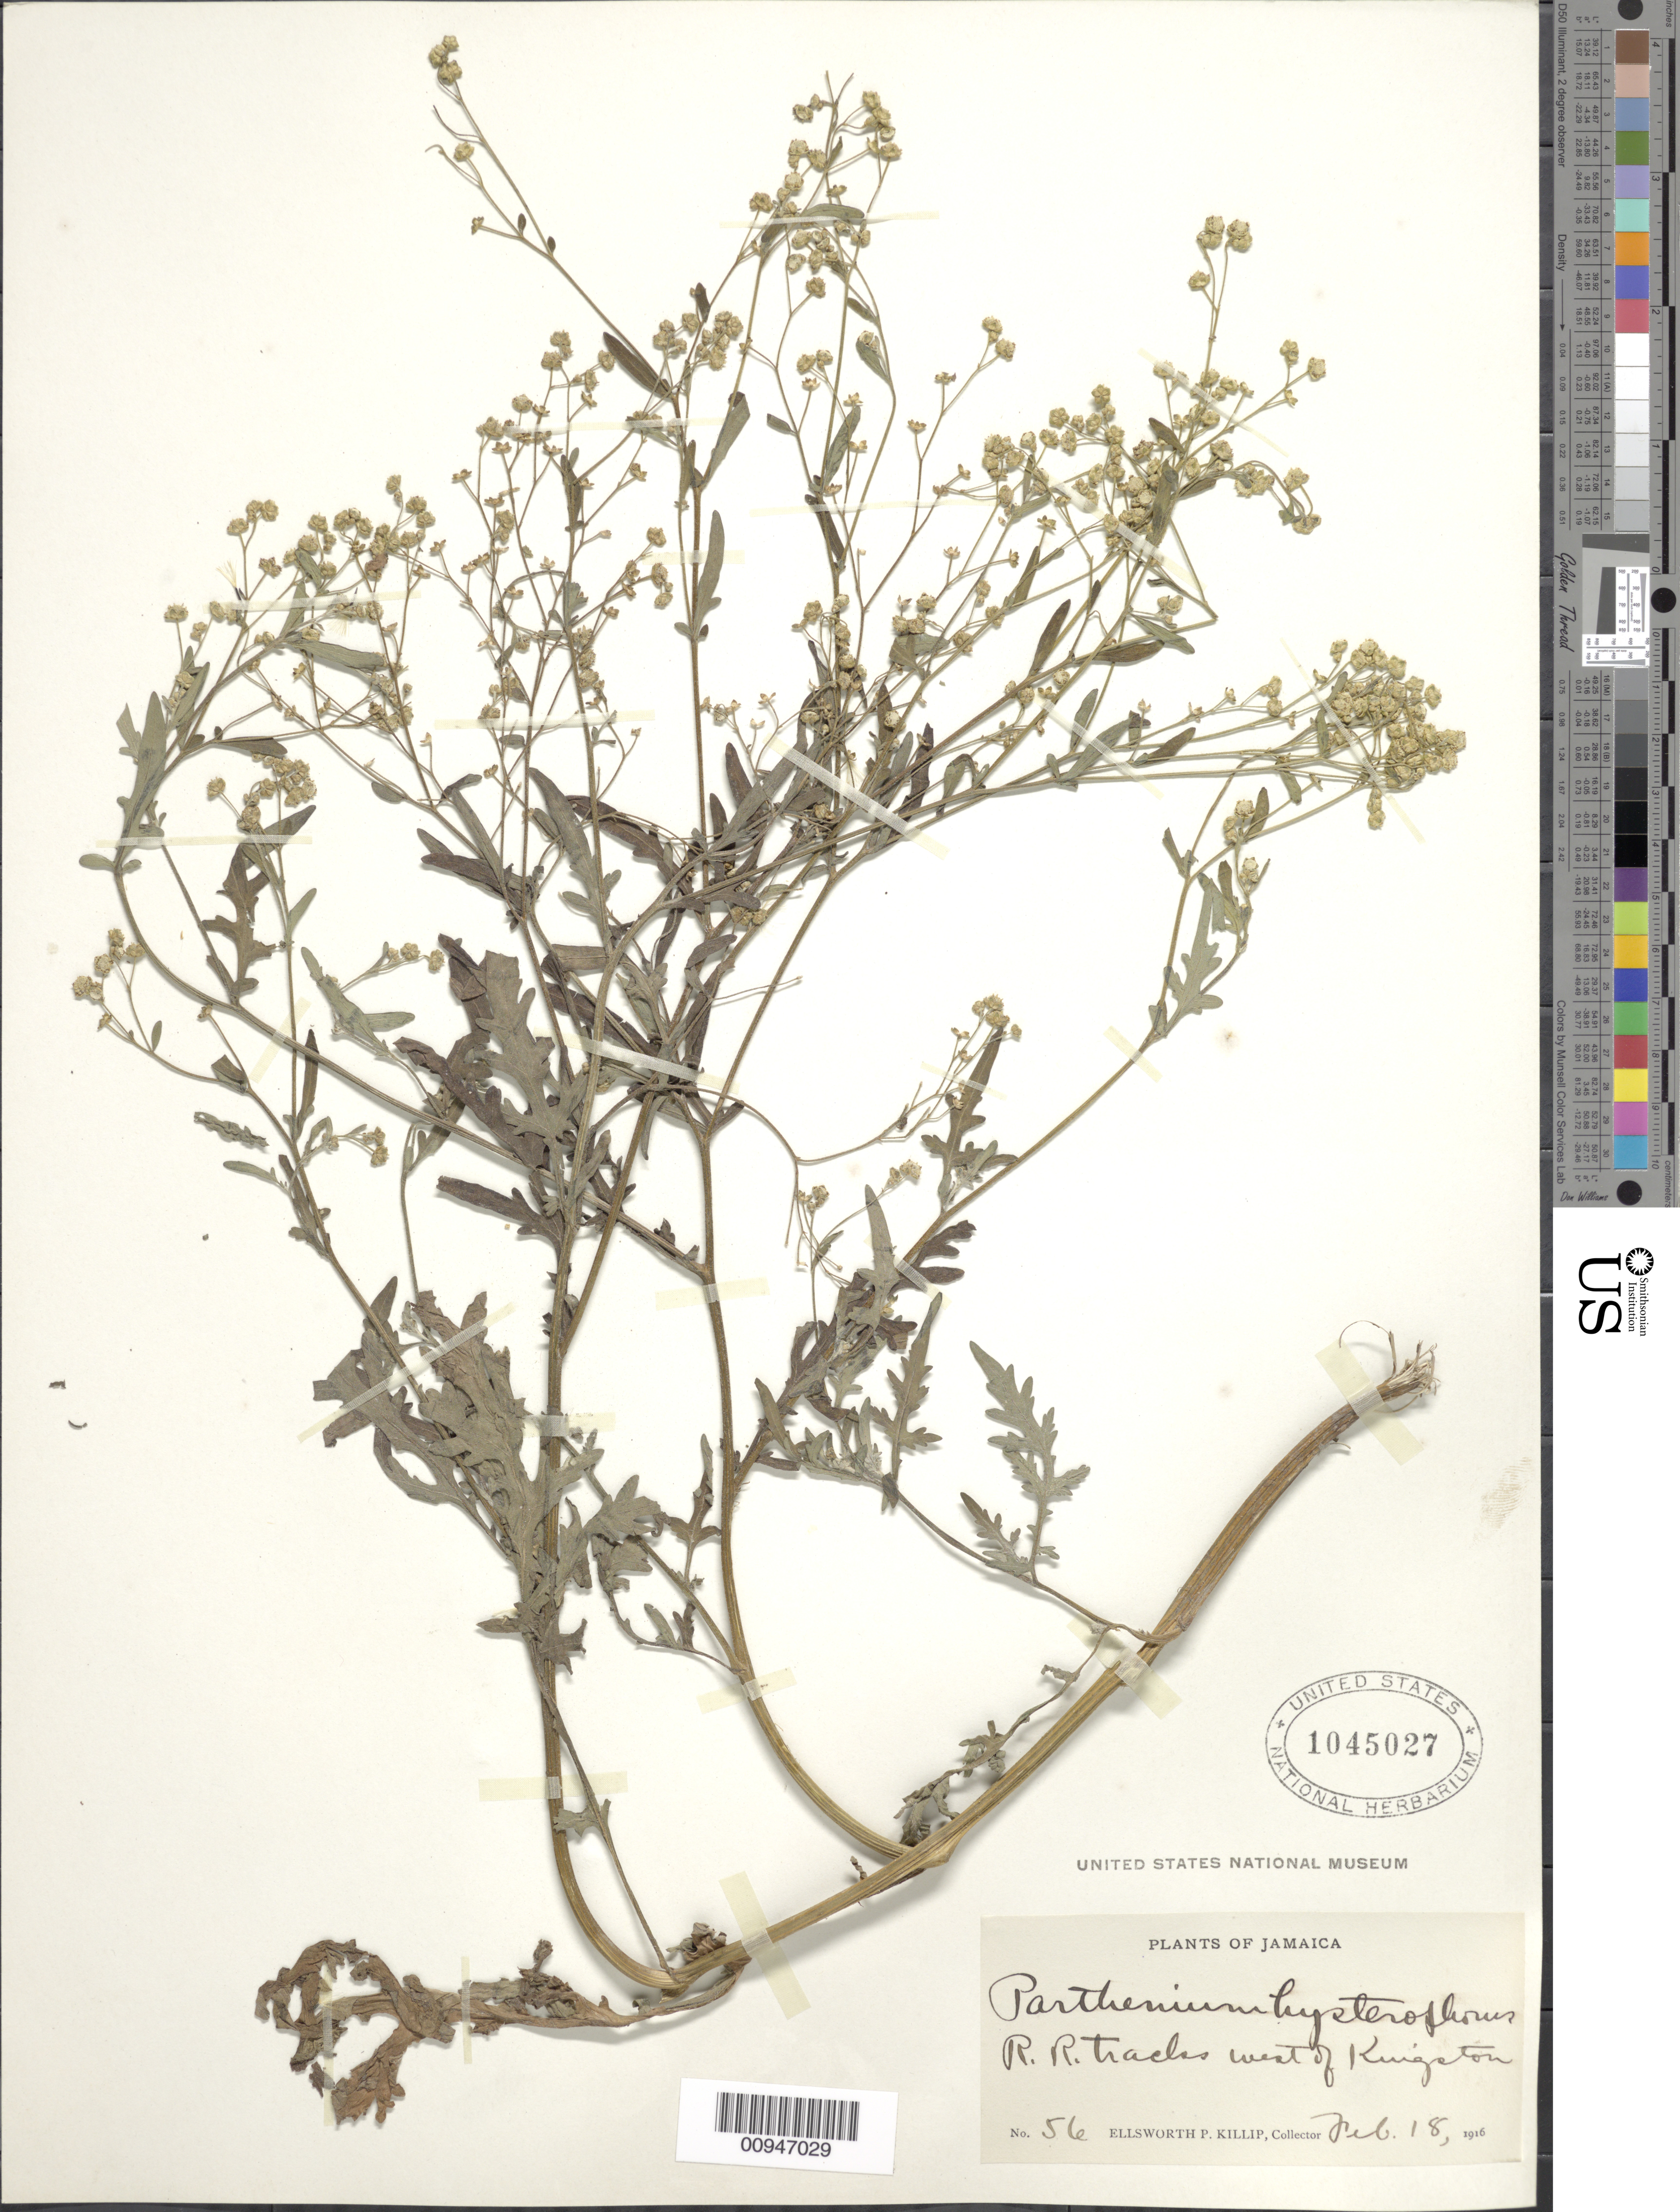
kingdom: Plantae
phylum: Tracheophyta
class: Magnoliopsida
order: Asterales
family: Asteraceae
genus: Parthenium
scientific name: Parthenium hysterophorus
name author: L.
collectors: E. P. Killip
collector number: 56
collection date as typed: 18 Feb 1916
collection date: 1916-02-18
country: Jamaica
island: Jamaica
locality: Railroad tracks W of Kingston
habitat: Railroad tracks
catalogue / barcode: US 1045027